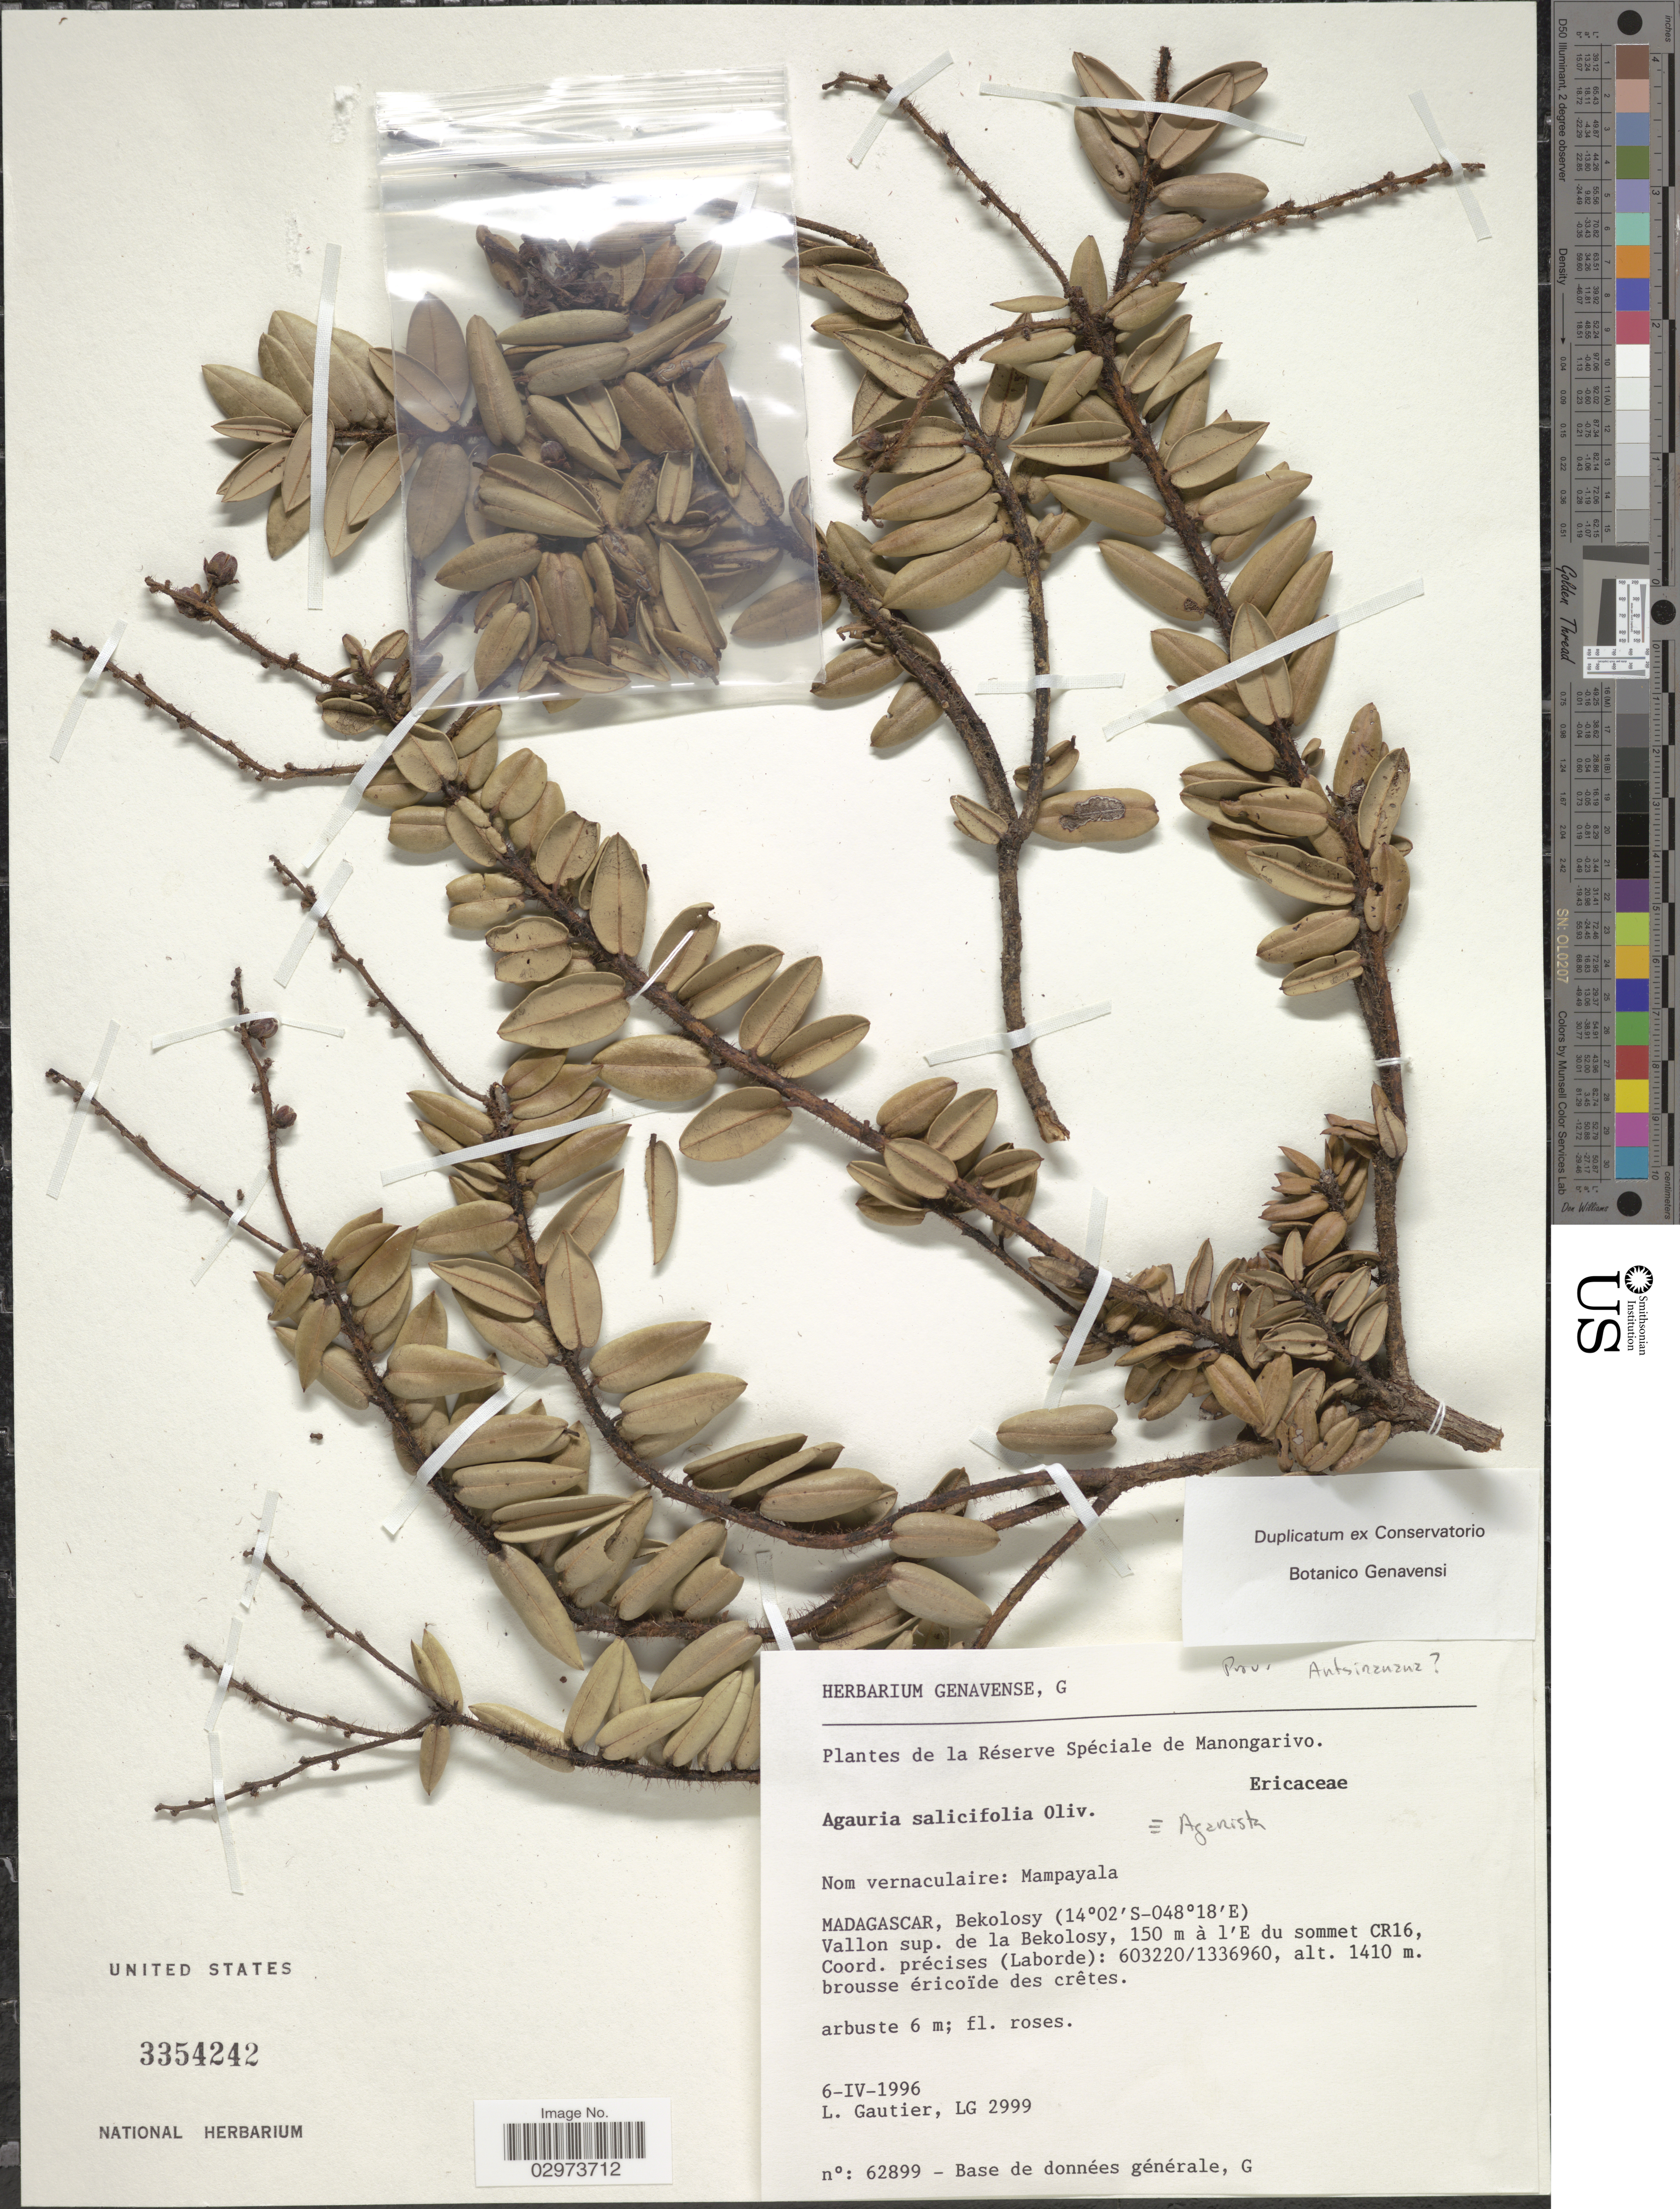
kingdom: Plantae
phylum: Tracheophyta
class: Magnoliopsida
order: Ericales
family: Ericaceae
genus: Agarista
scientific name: Agarista sp.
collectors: L. Gautier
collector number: LG 2999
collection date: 1996-04-06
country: Madagascar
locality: Réserve Spéciale de Manongarivo. Bekolosy. Vallon sup. de la Bekolosy, 150 m à l'E du sommet CR16.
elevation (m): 1410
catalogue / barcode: US 3354242